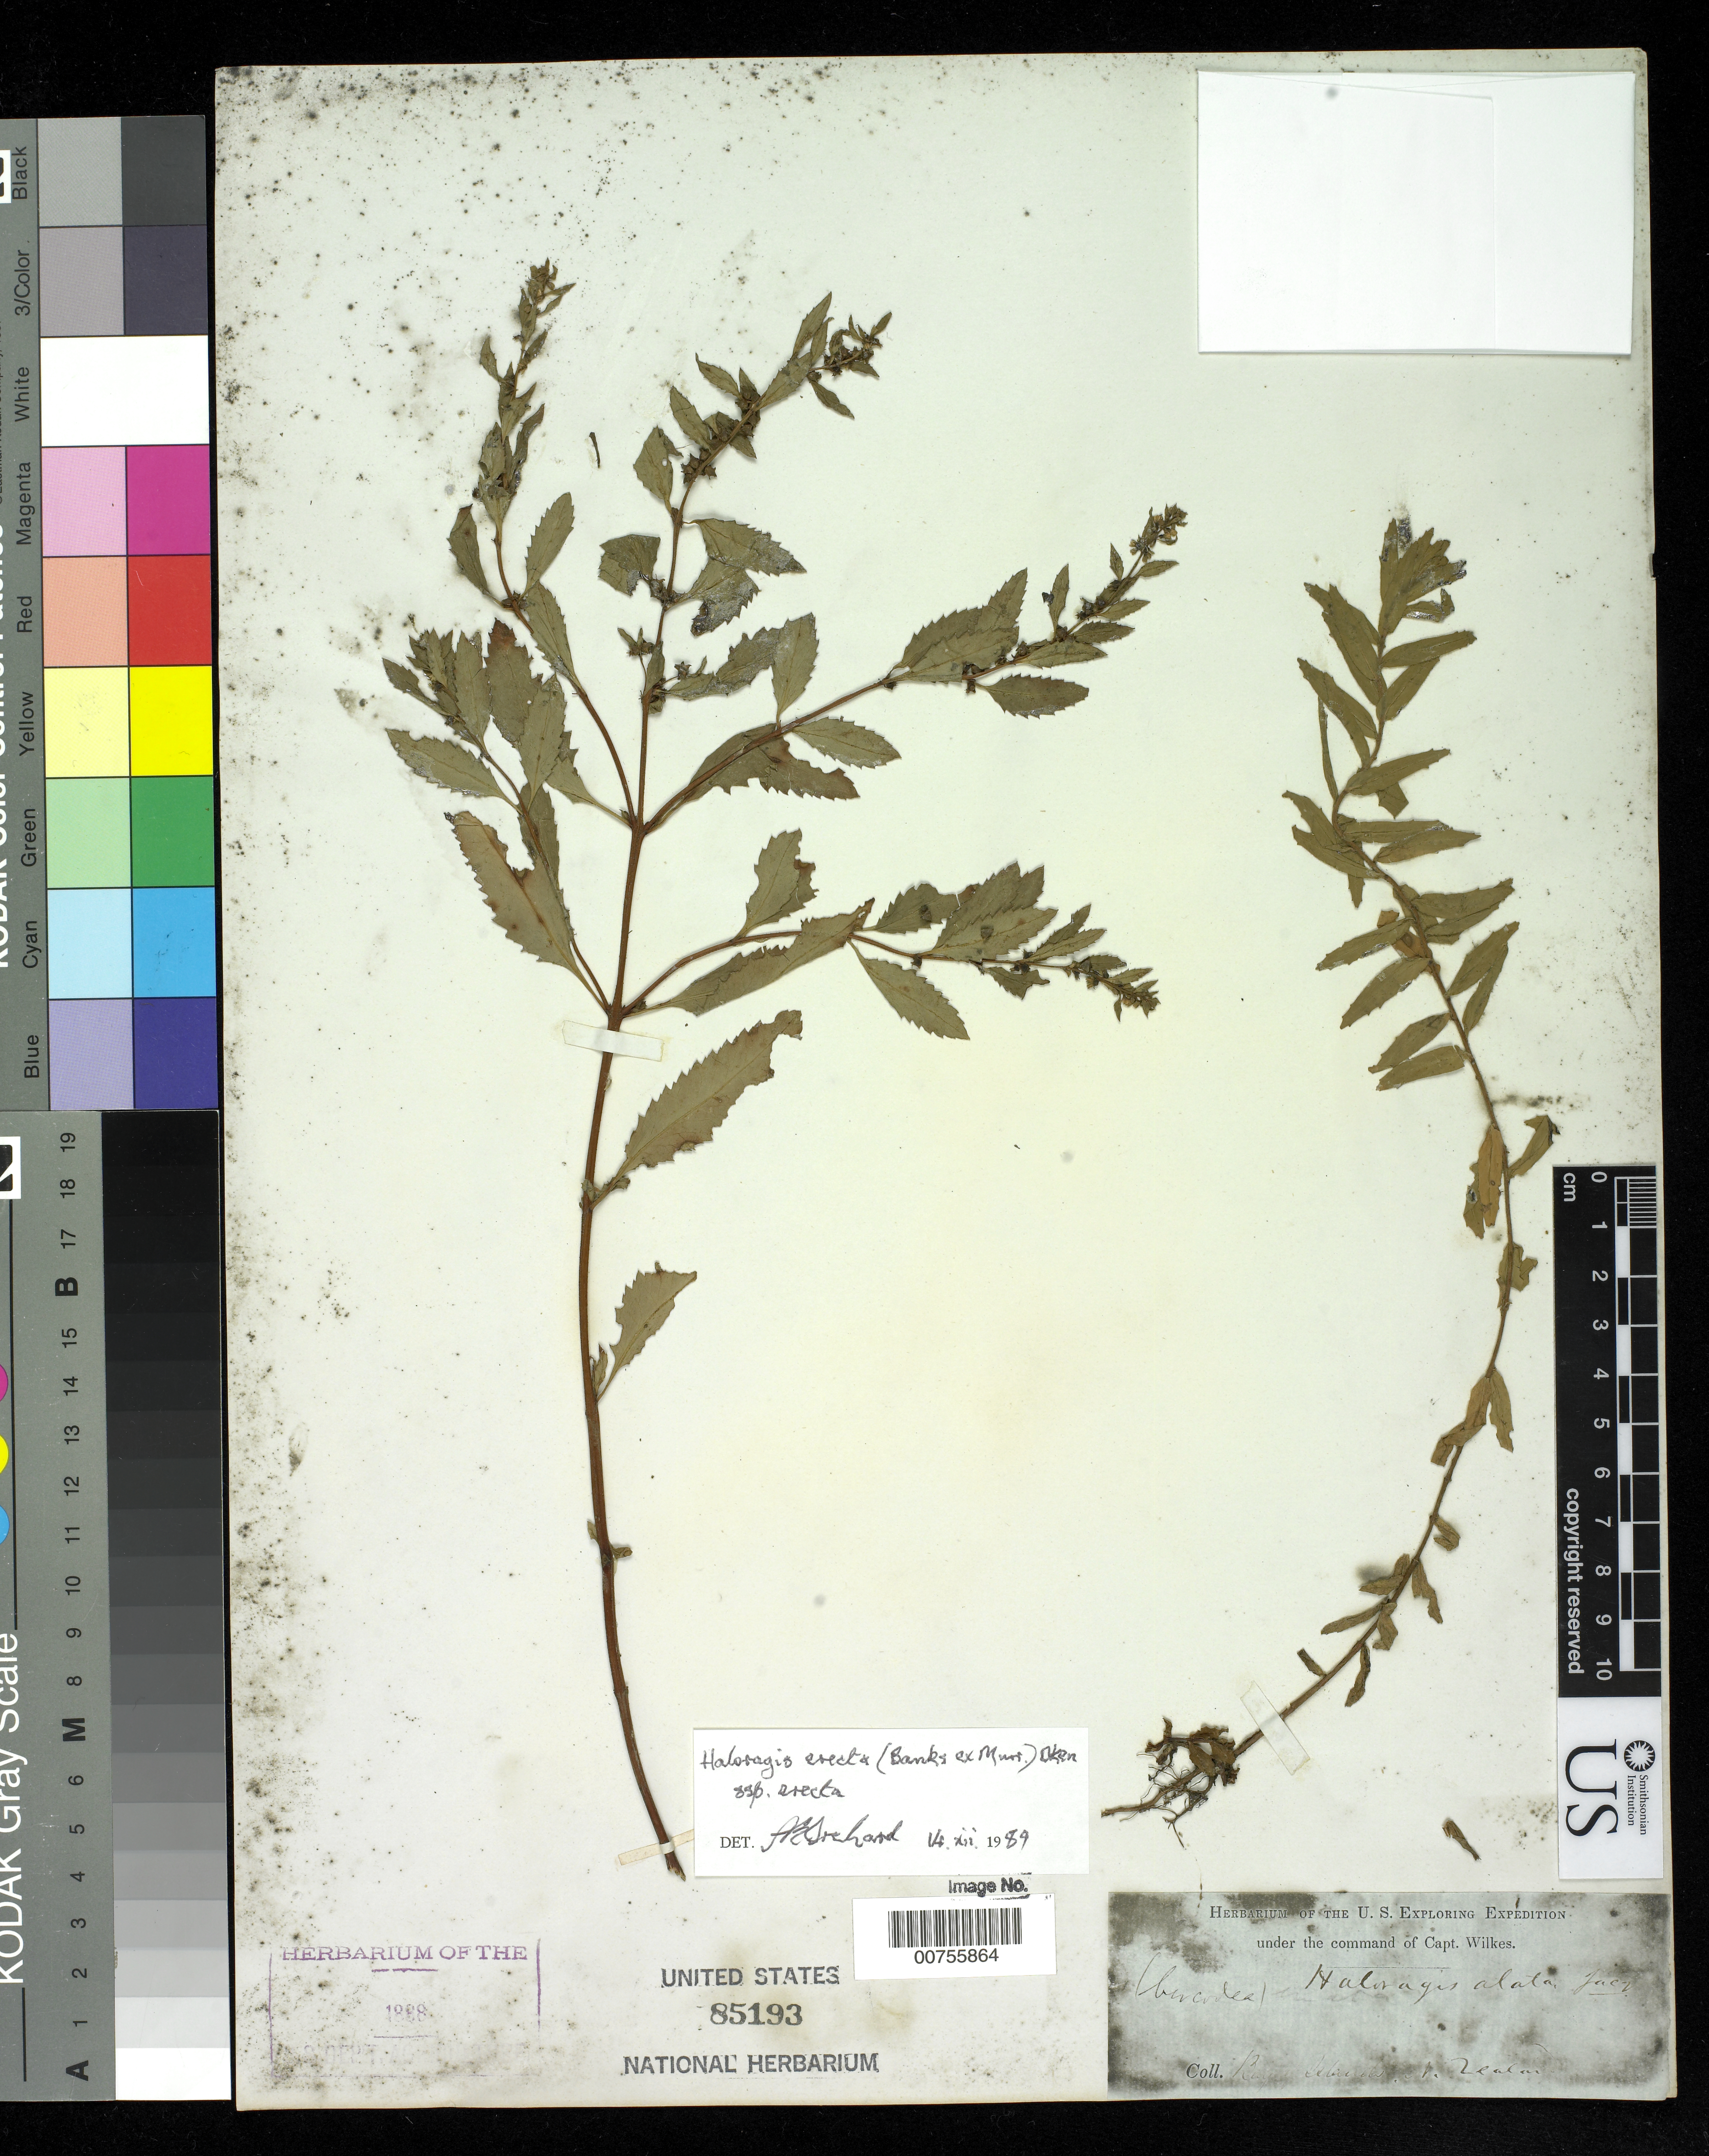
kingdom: Plantae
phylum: Tracheophyta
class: Magnoliopsida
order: Saxifragales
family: Haloragaceae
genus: Haloragis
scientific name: Haloragis erecta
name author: (Banks ex Murray) Oken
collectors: Wilkes Explor. Exped.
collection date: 1838/1842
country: New Zealand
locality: Bay of Islands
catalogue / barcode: US 85193